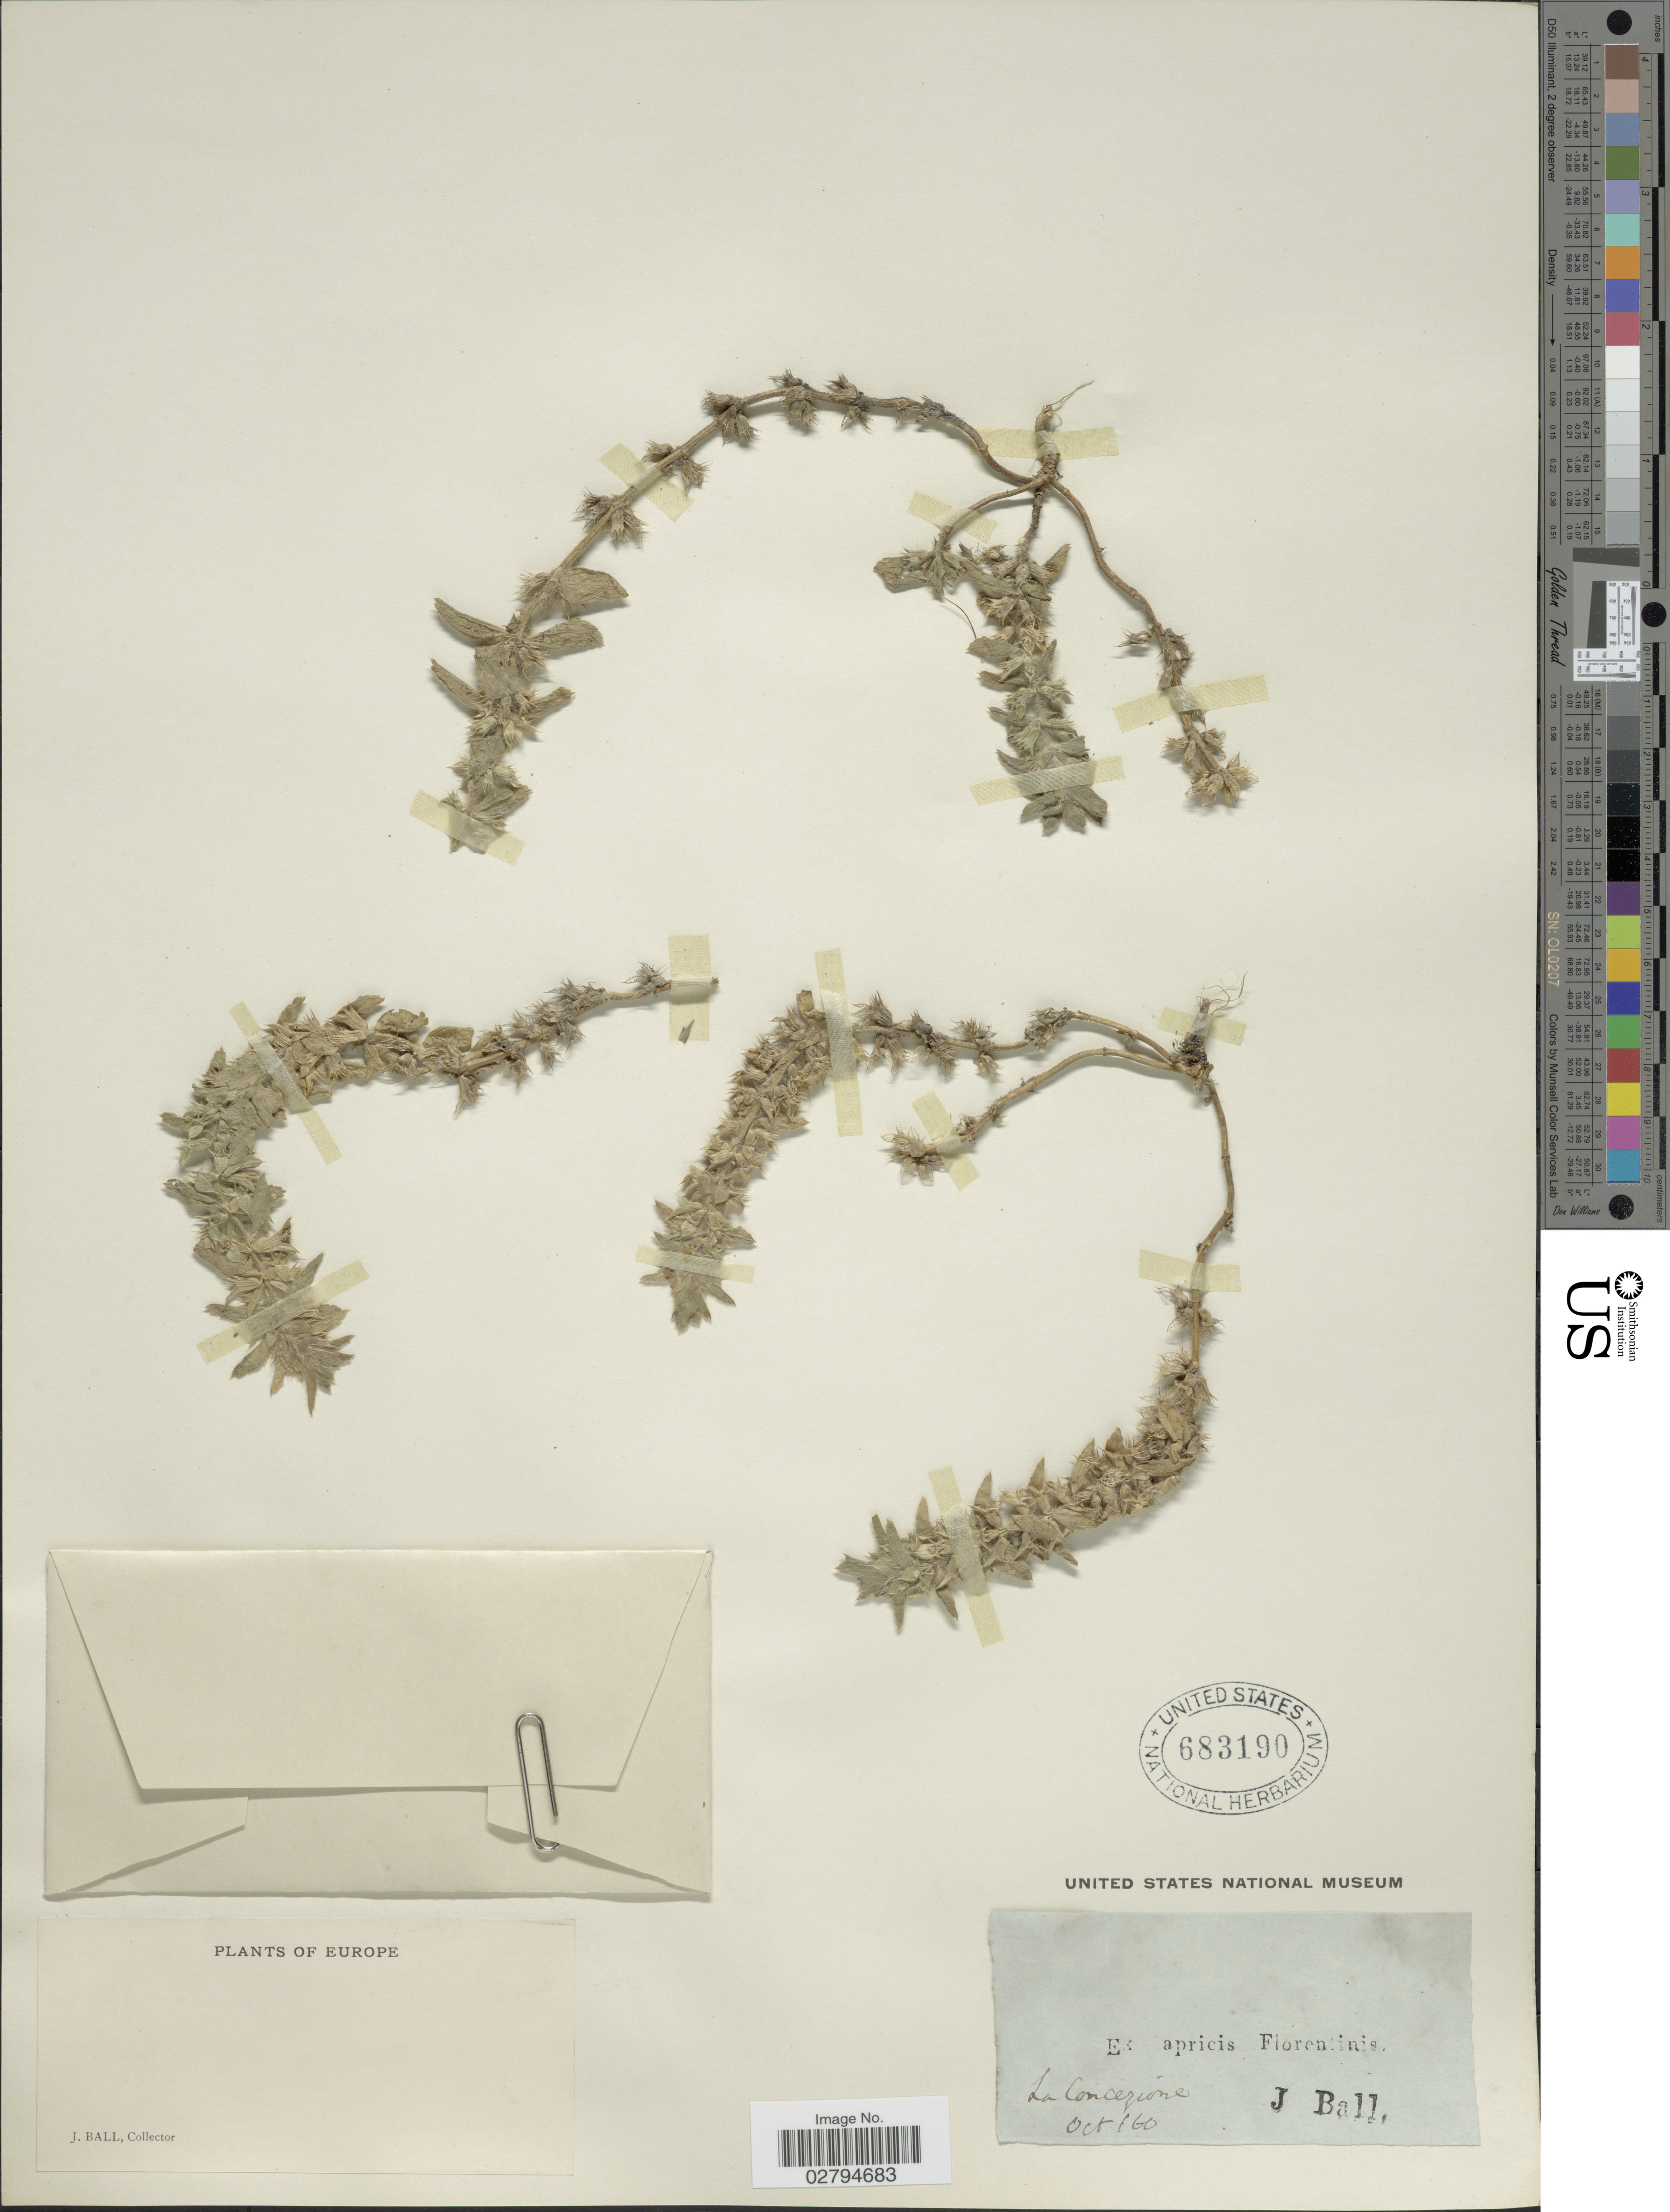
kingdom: Plantae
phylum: Tracheophyta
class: Magnoliopsida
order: Lamiales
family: Lamiaceae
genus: Galeopsis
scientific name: Galeopsis sp.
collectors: J. Ball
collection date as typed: Transcribed d/m/y: /10/60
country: Italy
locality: Europe. La Concezione. apricis Florentinis.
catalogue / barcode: US 683190